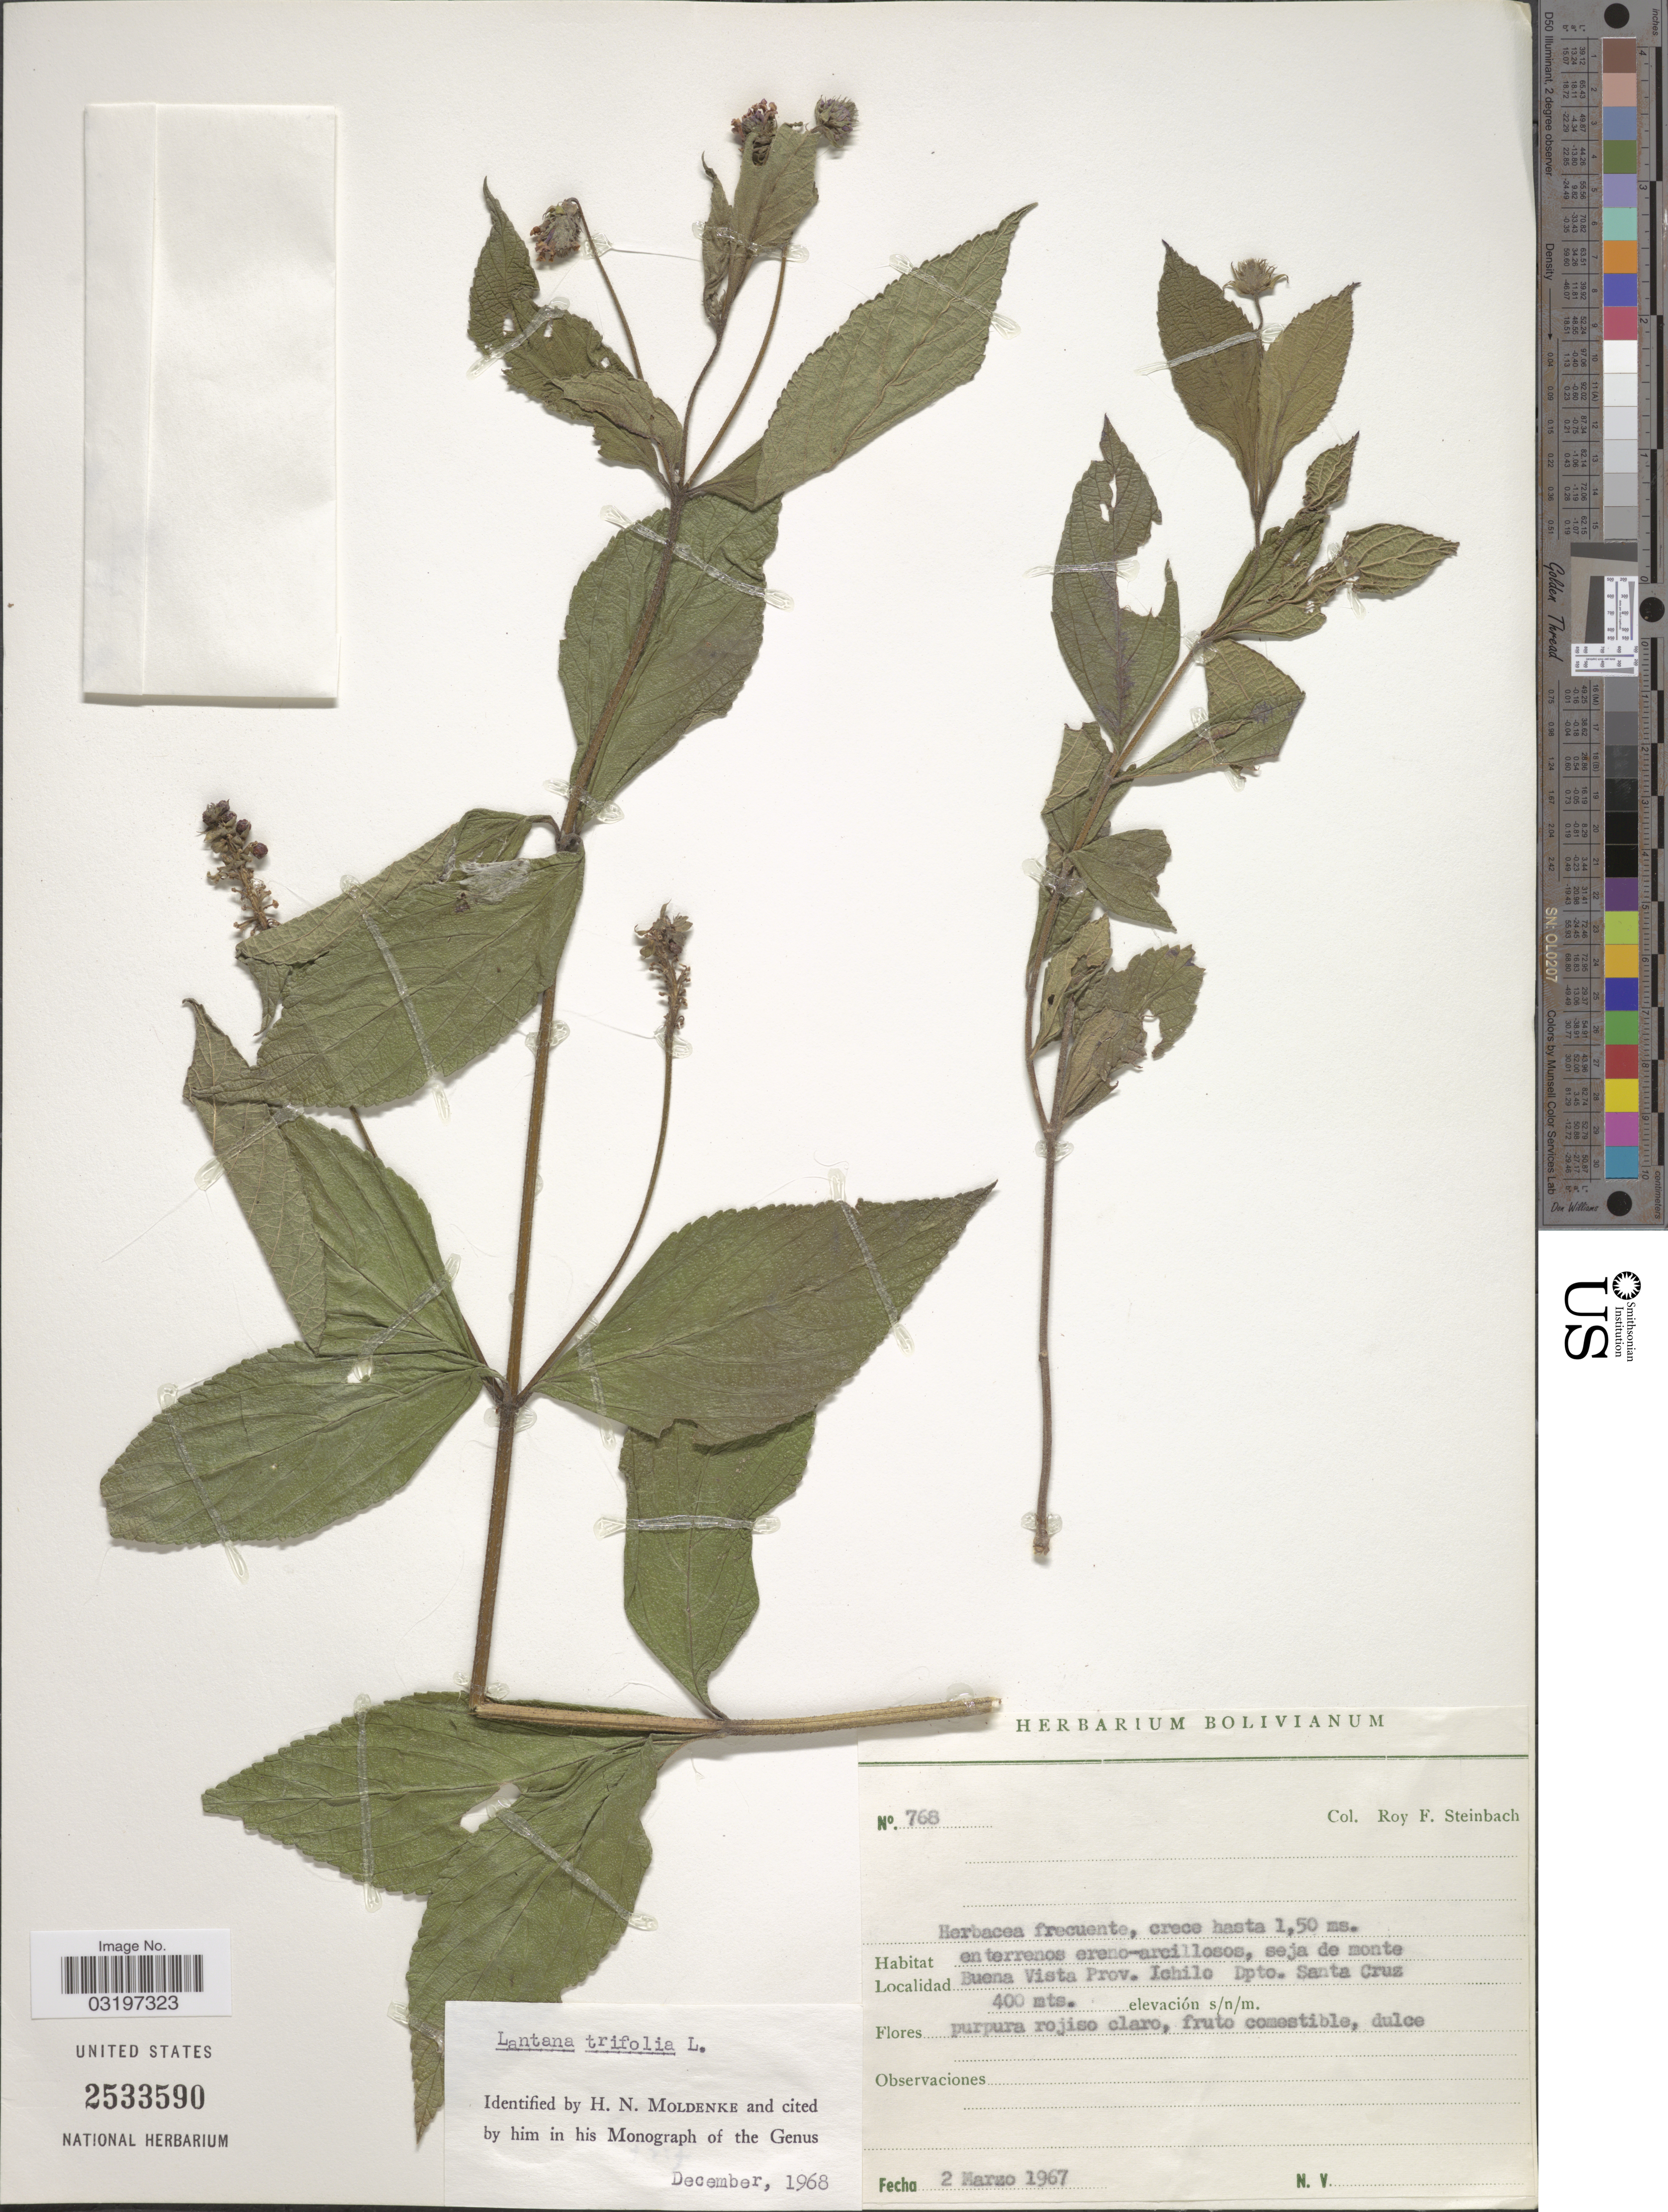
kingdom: Plantae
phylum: Tracheophyta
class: Magnoliopsida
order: Lamiales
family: Verbenaceae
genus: Lantana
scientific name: Lantana trifolia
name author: L.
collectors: R. F. Steinbach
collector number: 768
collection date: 1967-03-02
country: Bolivia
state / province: Santa Cruz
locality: Buena Vista Prov. Ichilo Dpto. Santa Cruz.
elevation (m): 400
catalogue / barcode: US 2533590